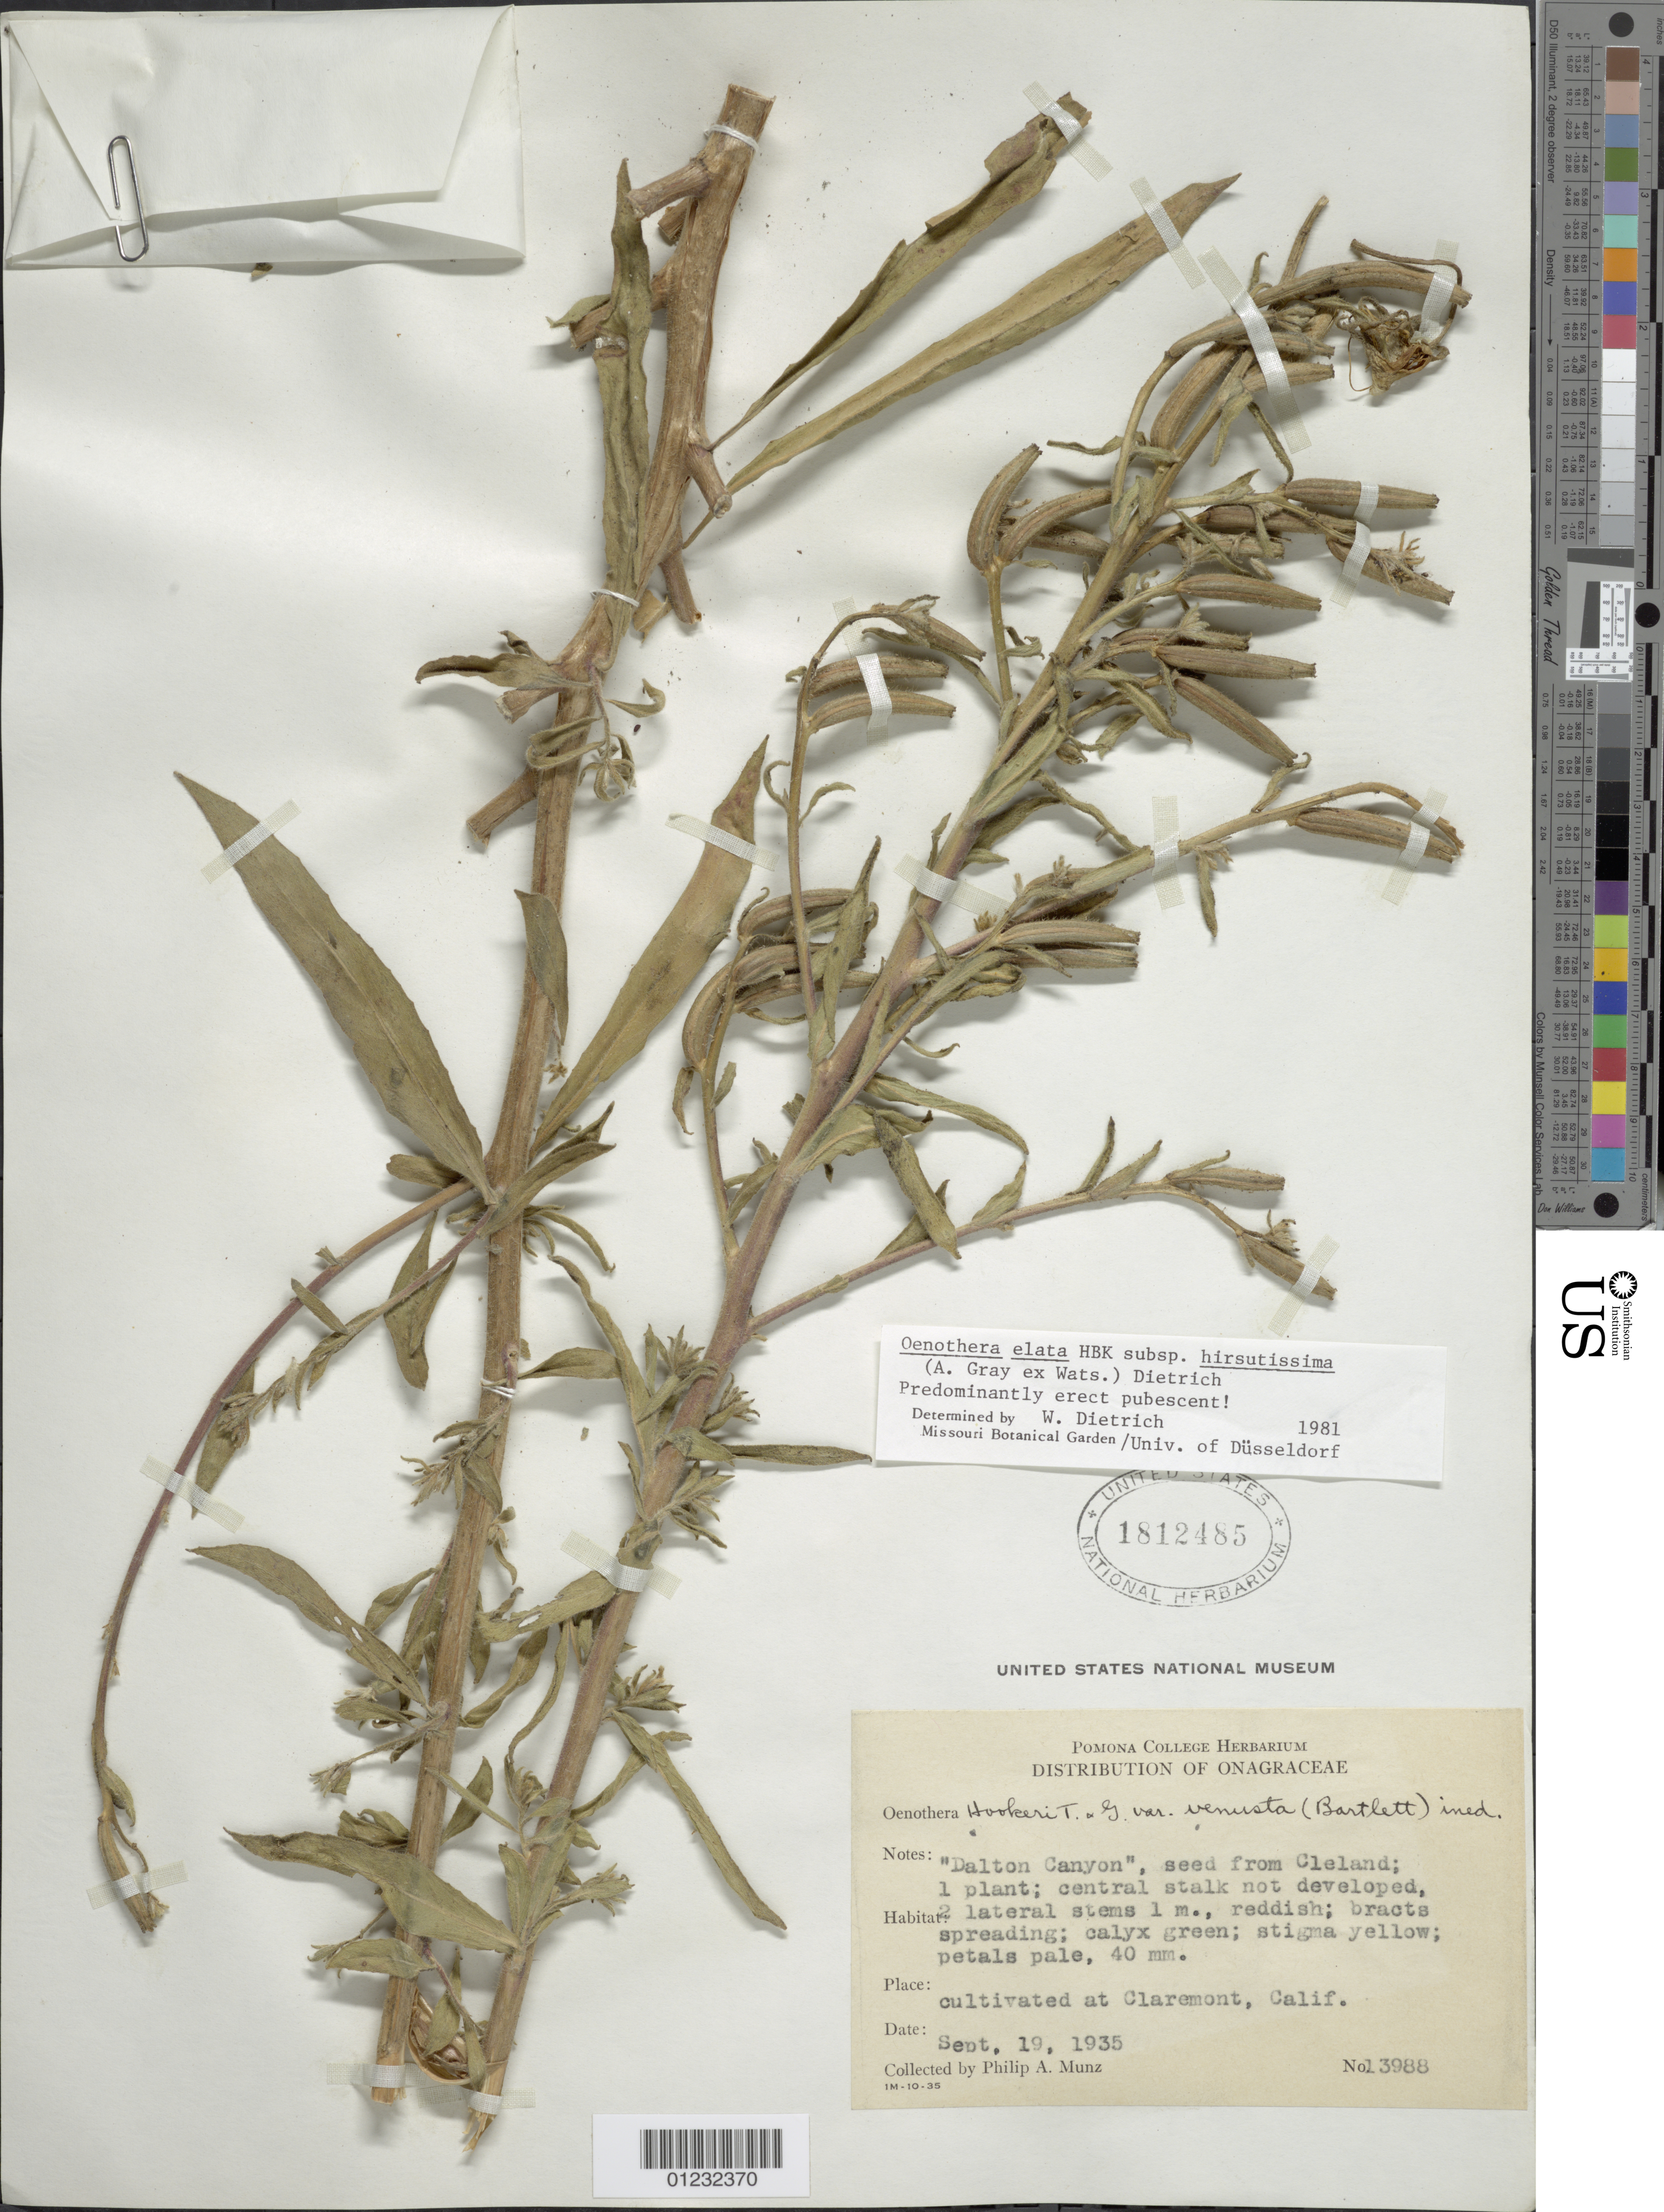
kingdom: Plantae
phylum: Tracheophyta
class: Magnoliopsida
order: Myrtales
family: Onagraceae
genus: Oenothera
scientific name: Oenothera elata subsp. hirsutissima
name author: (A. Gray ex S. Watson) W. Dietr.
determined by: Dietrich, W.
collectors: P. A. Munz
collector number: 13988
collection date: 1935-09-19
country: United States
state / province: California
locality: Claremont.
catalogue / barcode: US 1812485